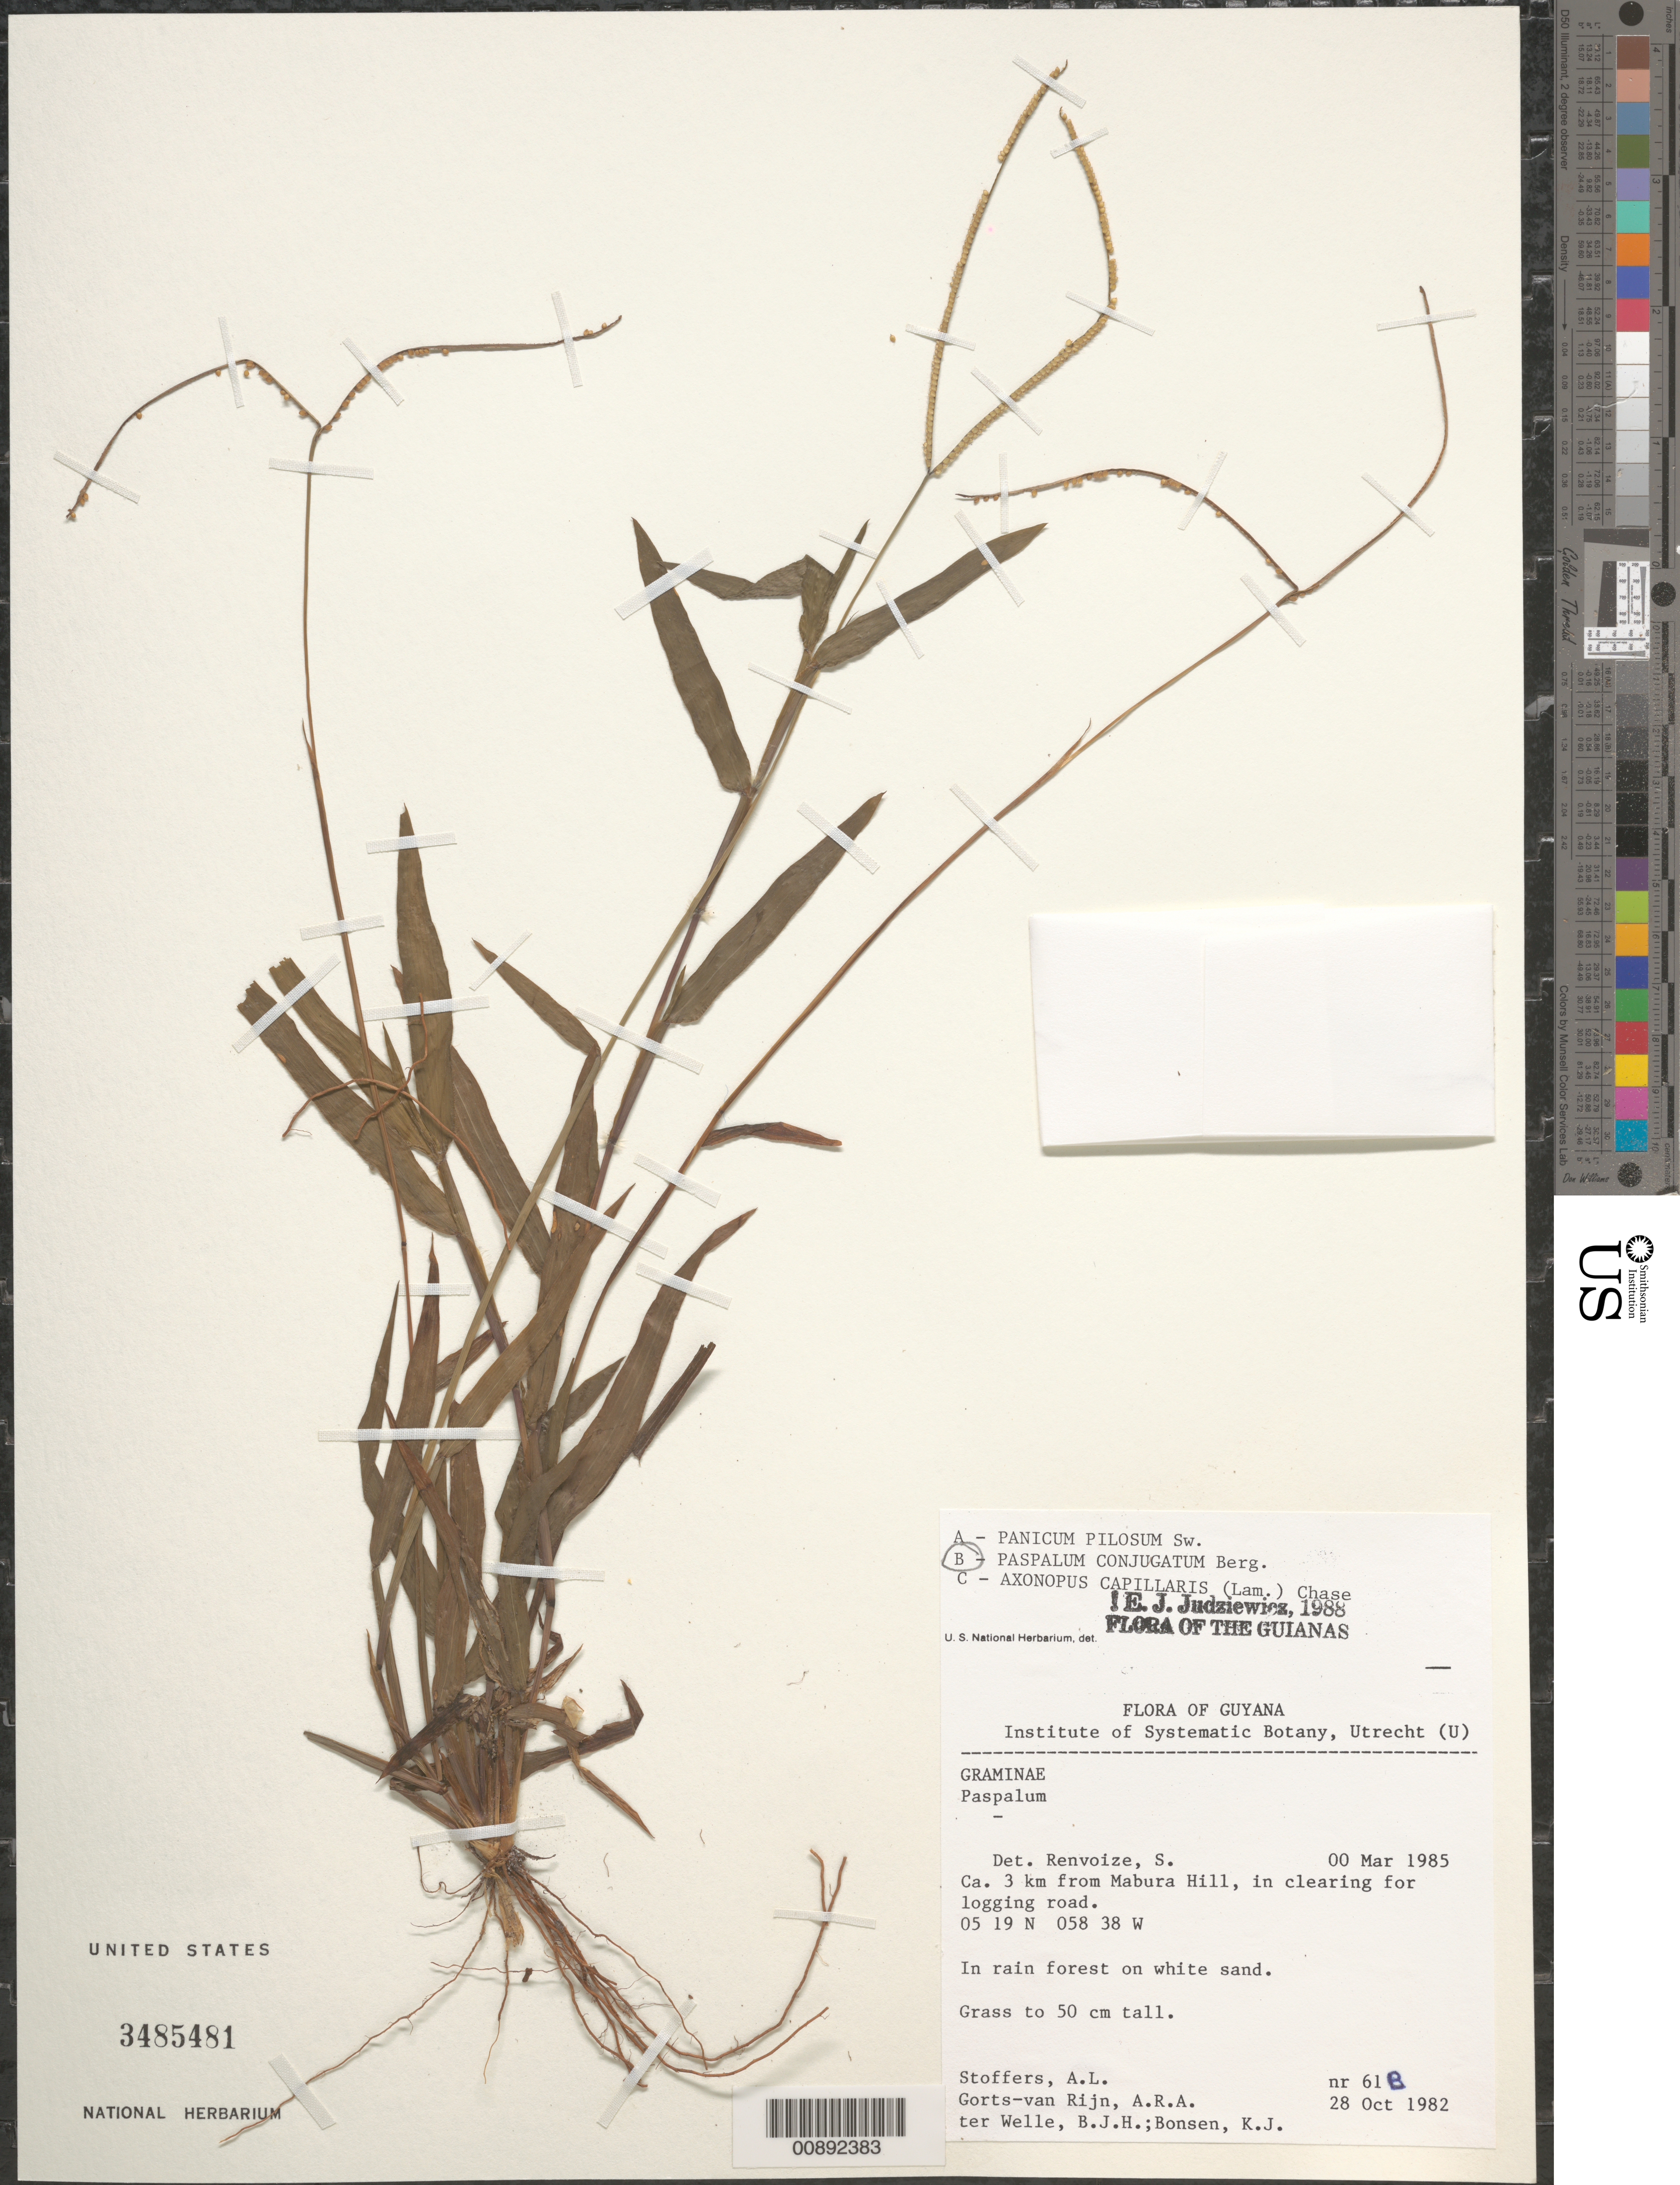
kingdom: Plantae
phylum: Tracheophyta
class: Liliopsida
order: Poales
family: Poaceae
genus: Paspalum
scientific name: Paspalum conjugatum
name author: P.J. Bergius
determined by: Judziewicz, E. J.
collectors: A. Stoffers, A. .R. A. Görts-van Rijn, B. Welle & K. Bonsen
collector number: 61 B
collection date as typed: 28-Oct-82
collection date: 1982-10-28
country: Guyana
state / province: U. Demerara-Berbice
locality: Mabura Hill, ca. 3 km from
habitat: Rainforest on white sand; in clearing for logging road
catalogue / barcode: US 3485481